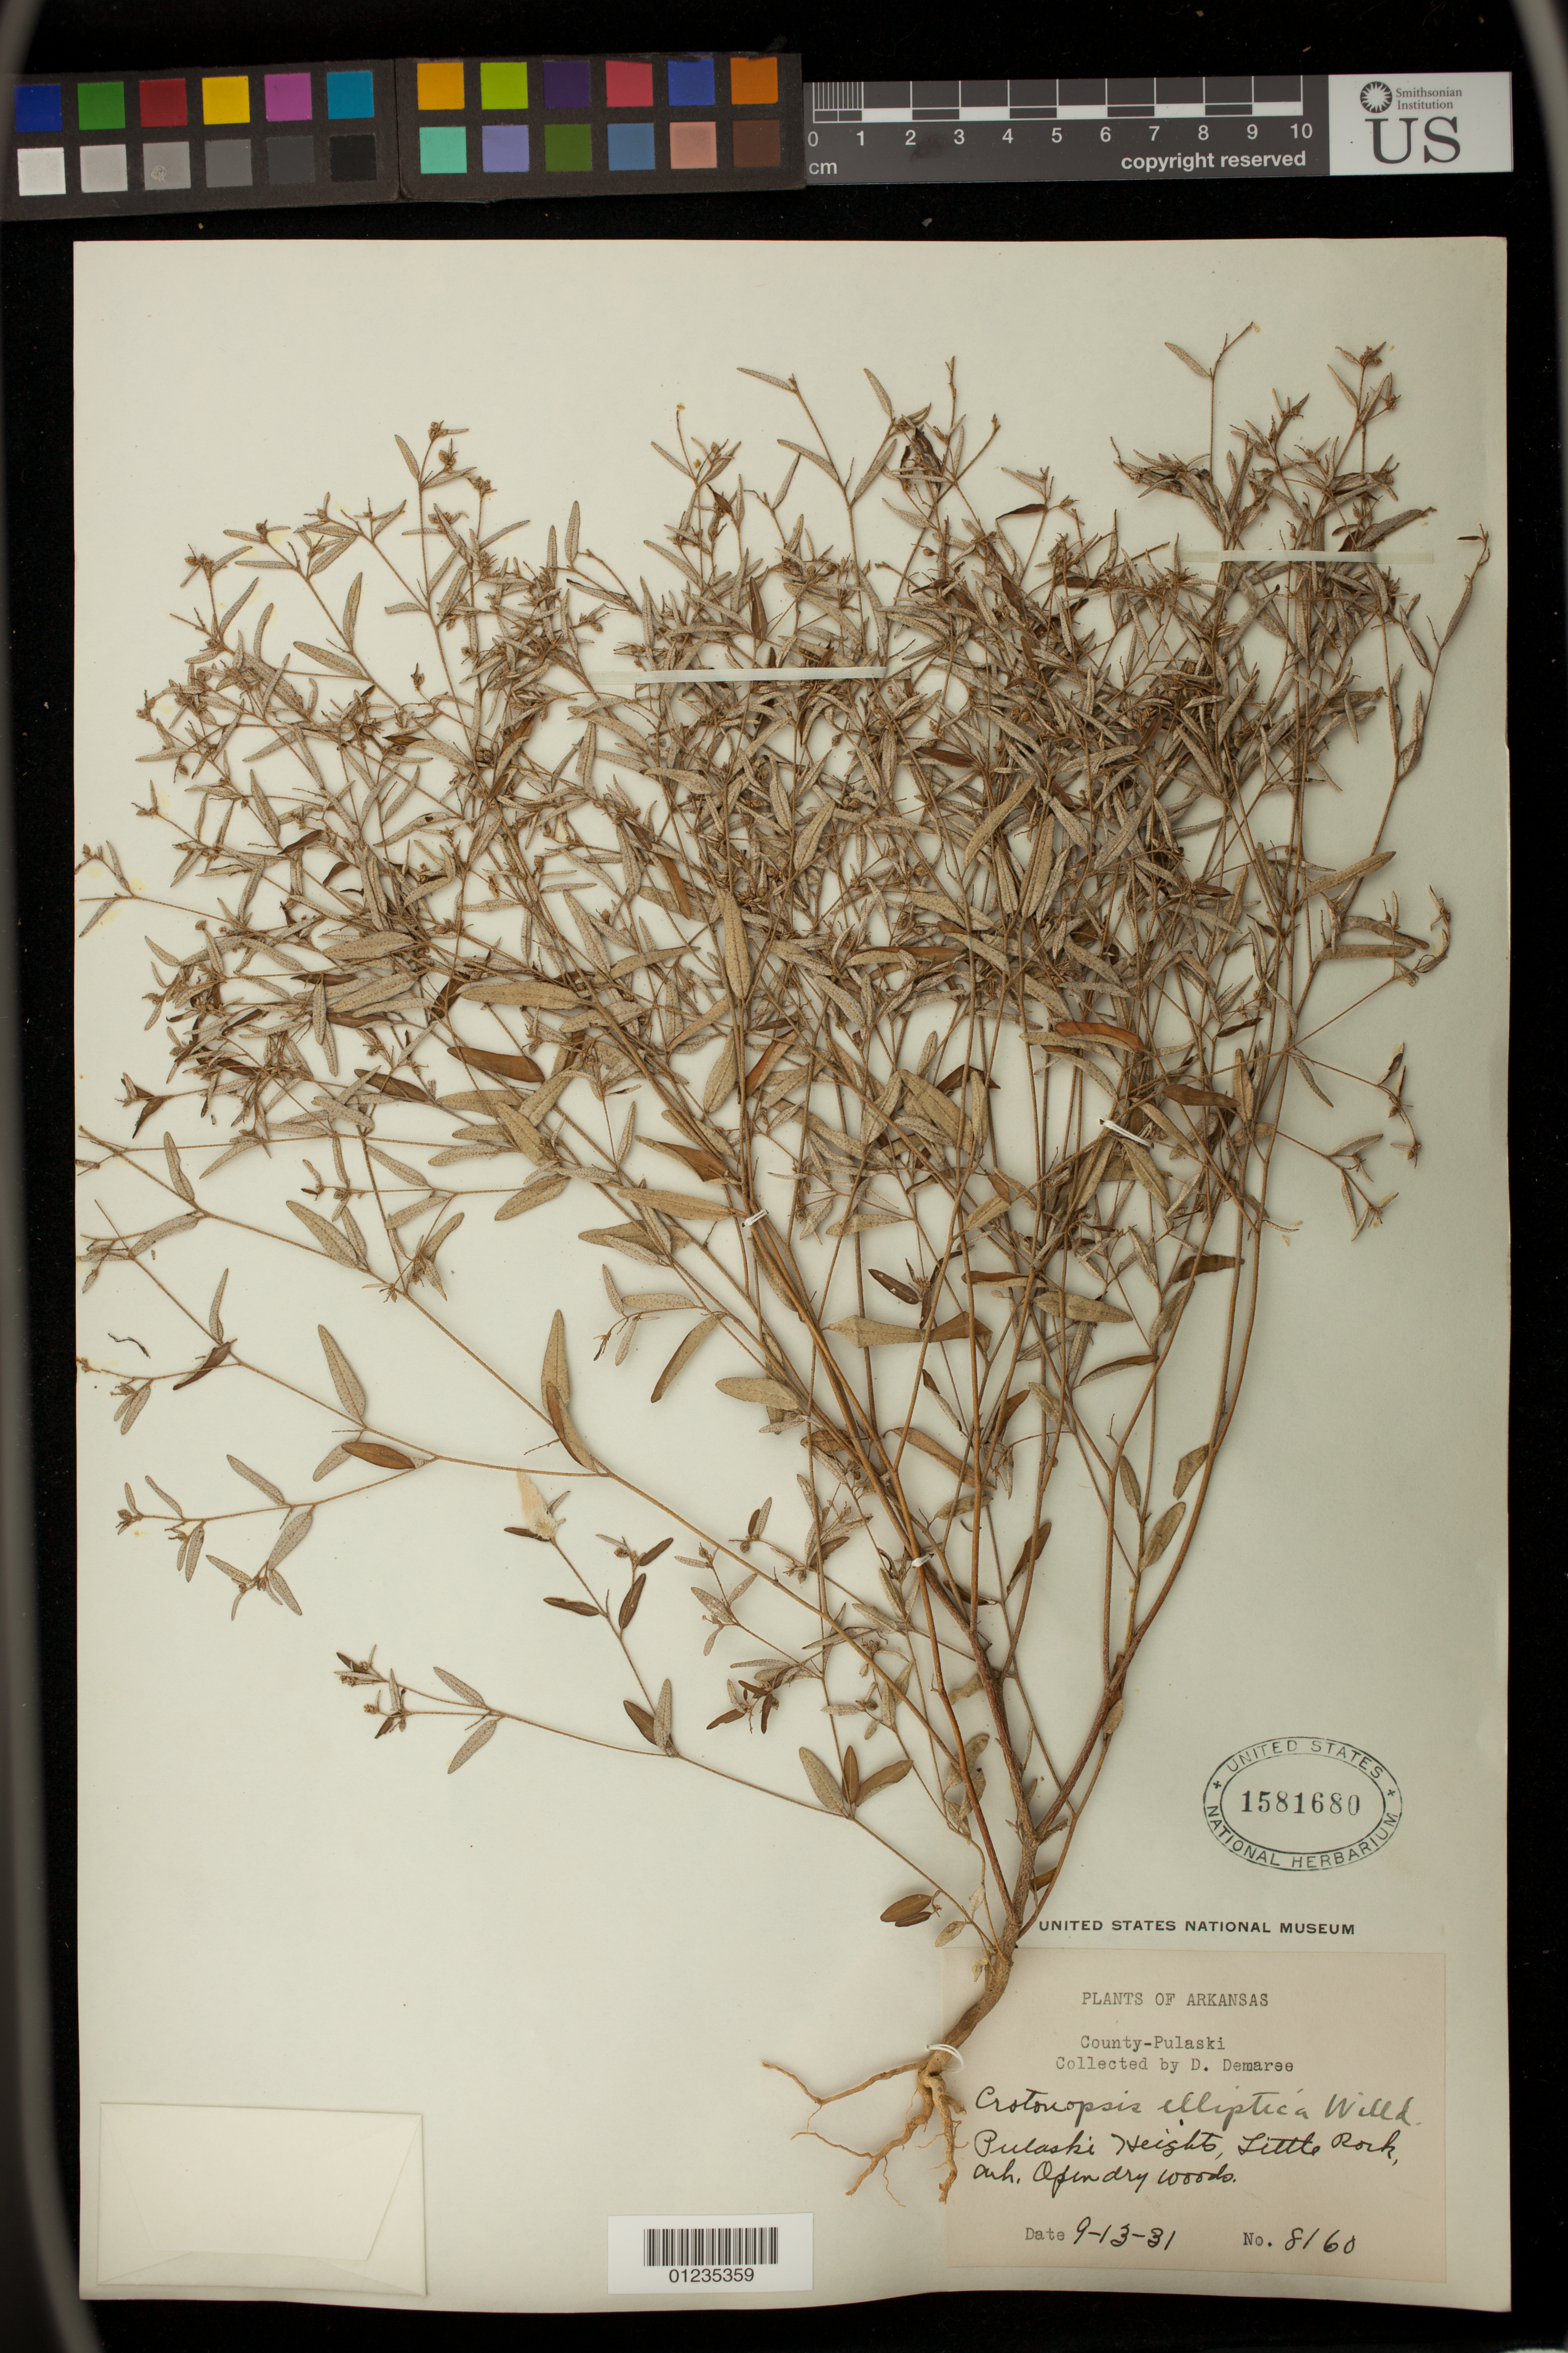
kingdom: Plantae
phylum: Tracheophyta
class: Magnoliopsida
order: Malpighiales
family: Euphorbiaceae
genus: Crotonopsis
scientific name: Crotonopsis elliptica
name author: Willd.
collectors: D. Demaree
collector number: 8160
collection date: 1931-09-13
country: United States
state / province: Arkansas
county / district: Pulaski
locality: Pulaski Heights, Little Rock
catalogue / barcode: US 1581680